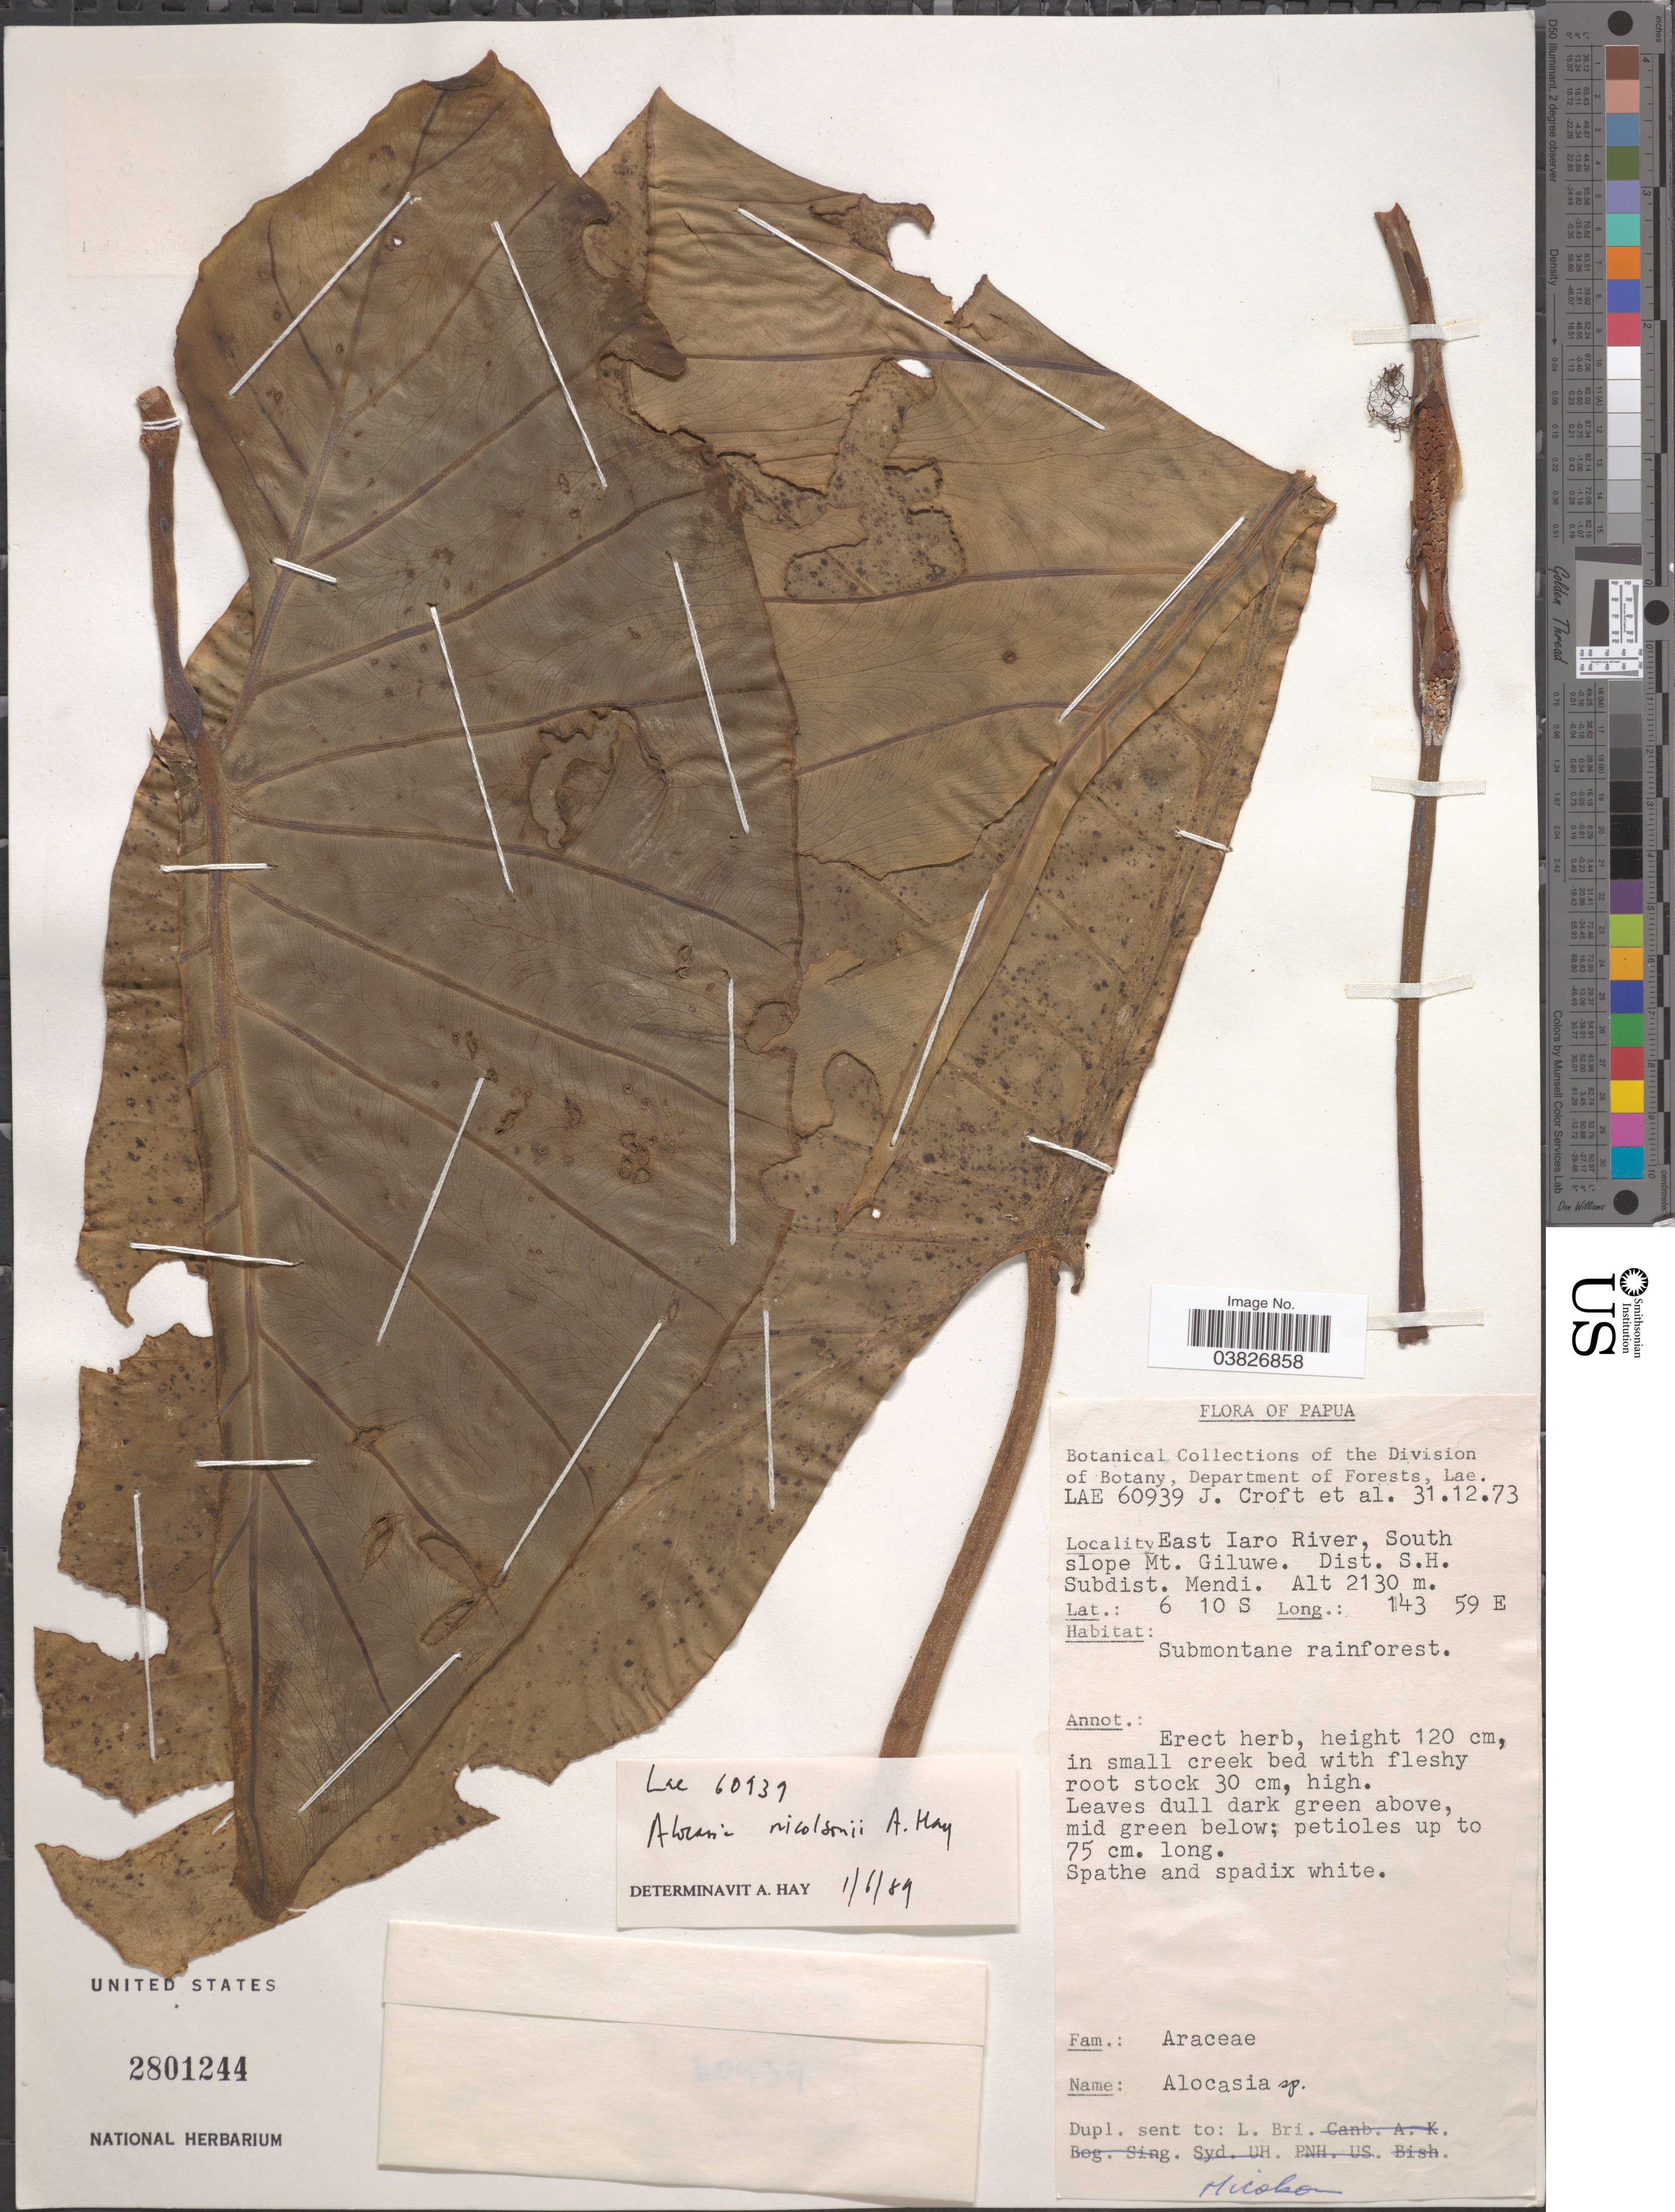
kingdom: Plantae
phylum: Tracheophyta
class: Liliopsida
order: Alismatales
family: Araceae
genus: Alocasia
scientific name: Alocasia nicolsonii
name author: A. Hay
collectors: J. Croft & et al.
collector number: LAE 60939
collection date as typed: Transcribed d/m/y: 31/12/73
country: Papua New Guinea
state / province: Southern Highlands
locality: Papua. East Iaro River, South slope Mt. Giluwe. Dist. S. H. Subdist. Mendi.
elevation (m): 2130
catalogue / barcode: US 2801244